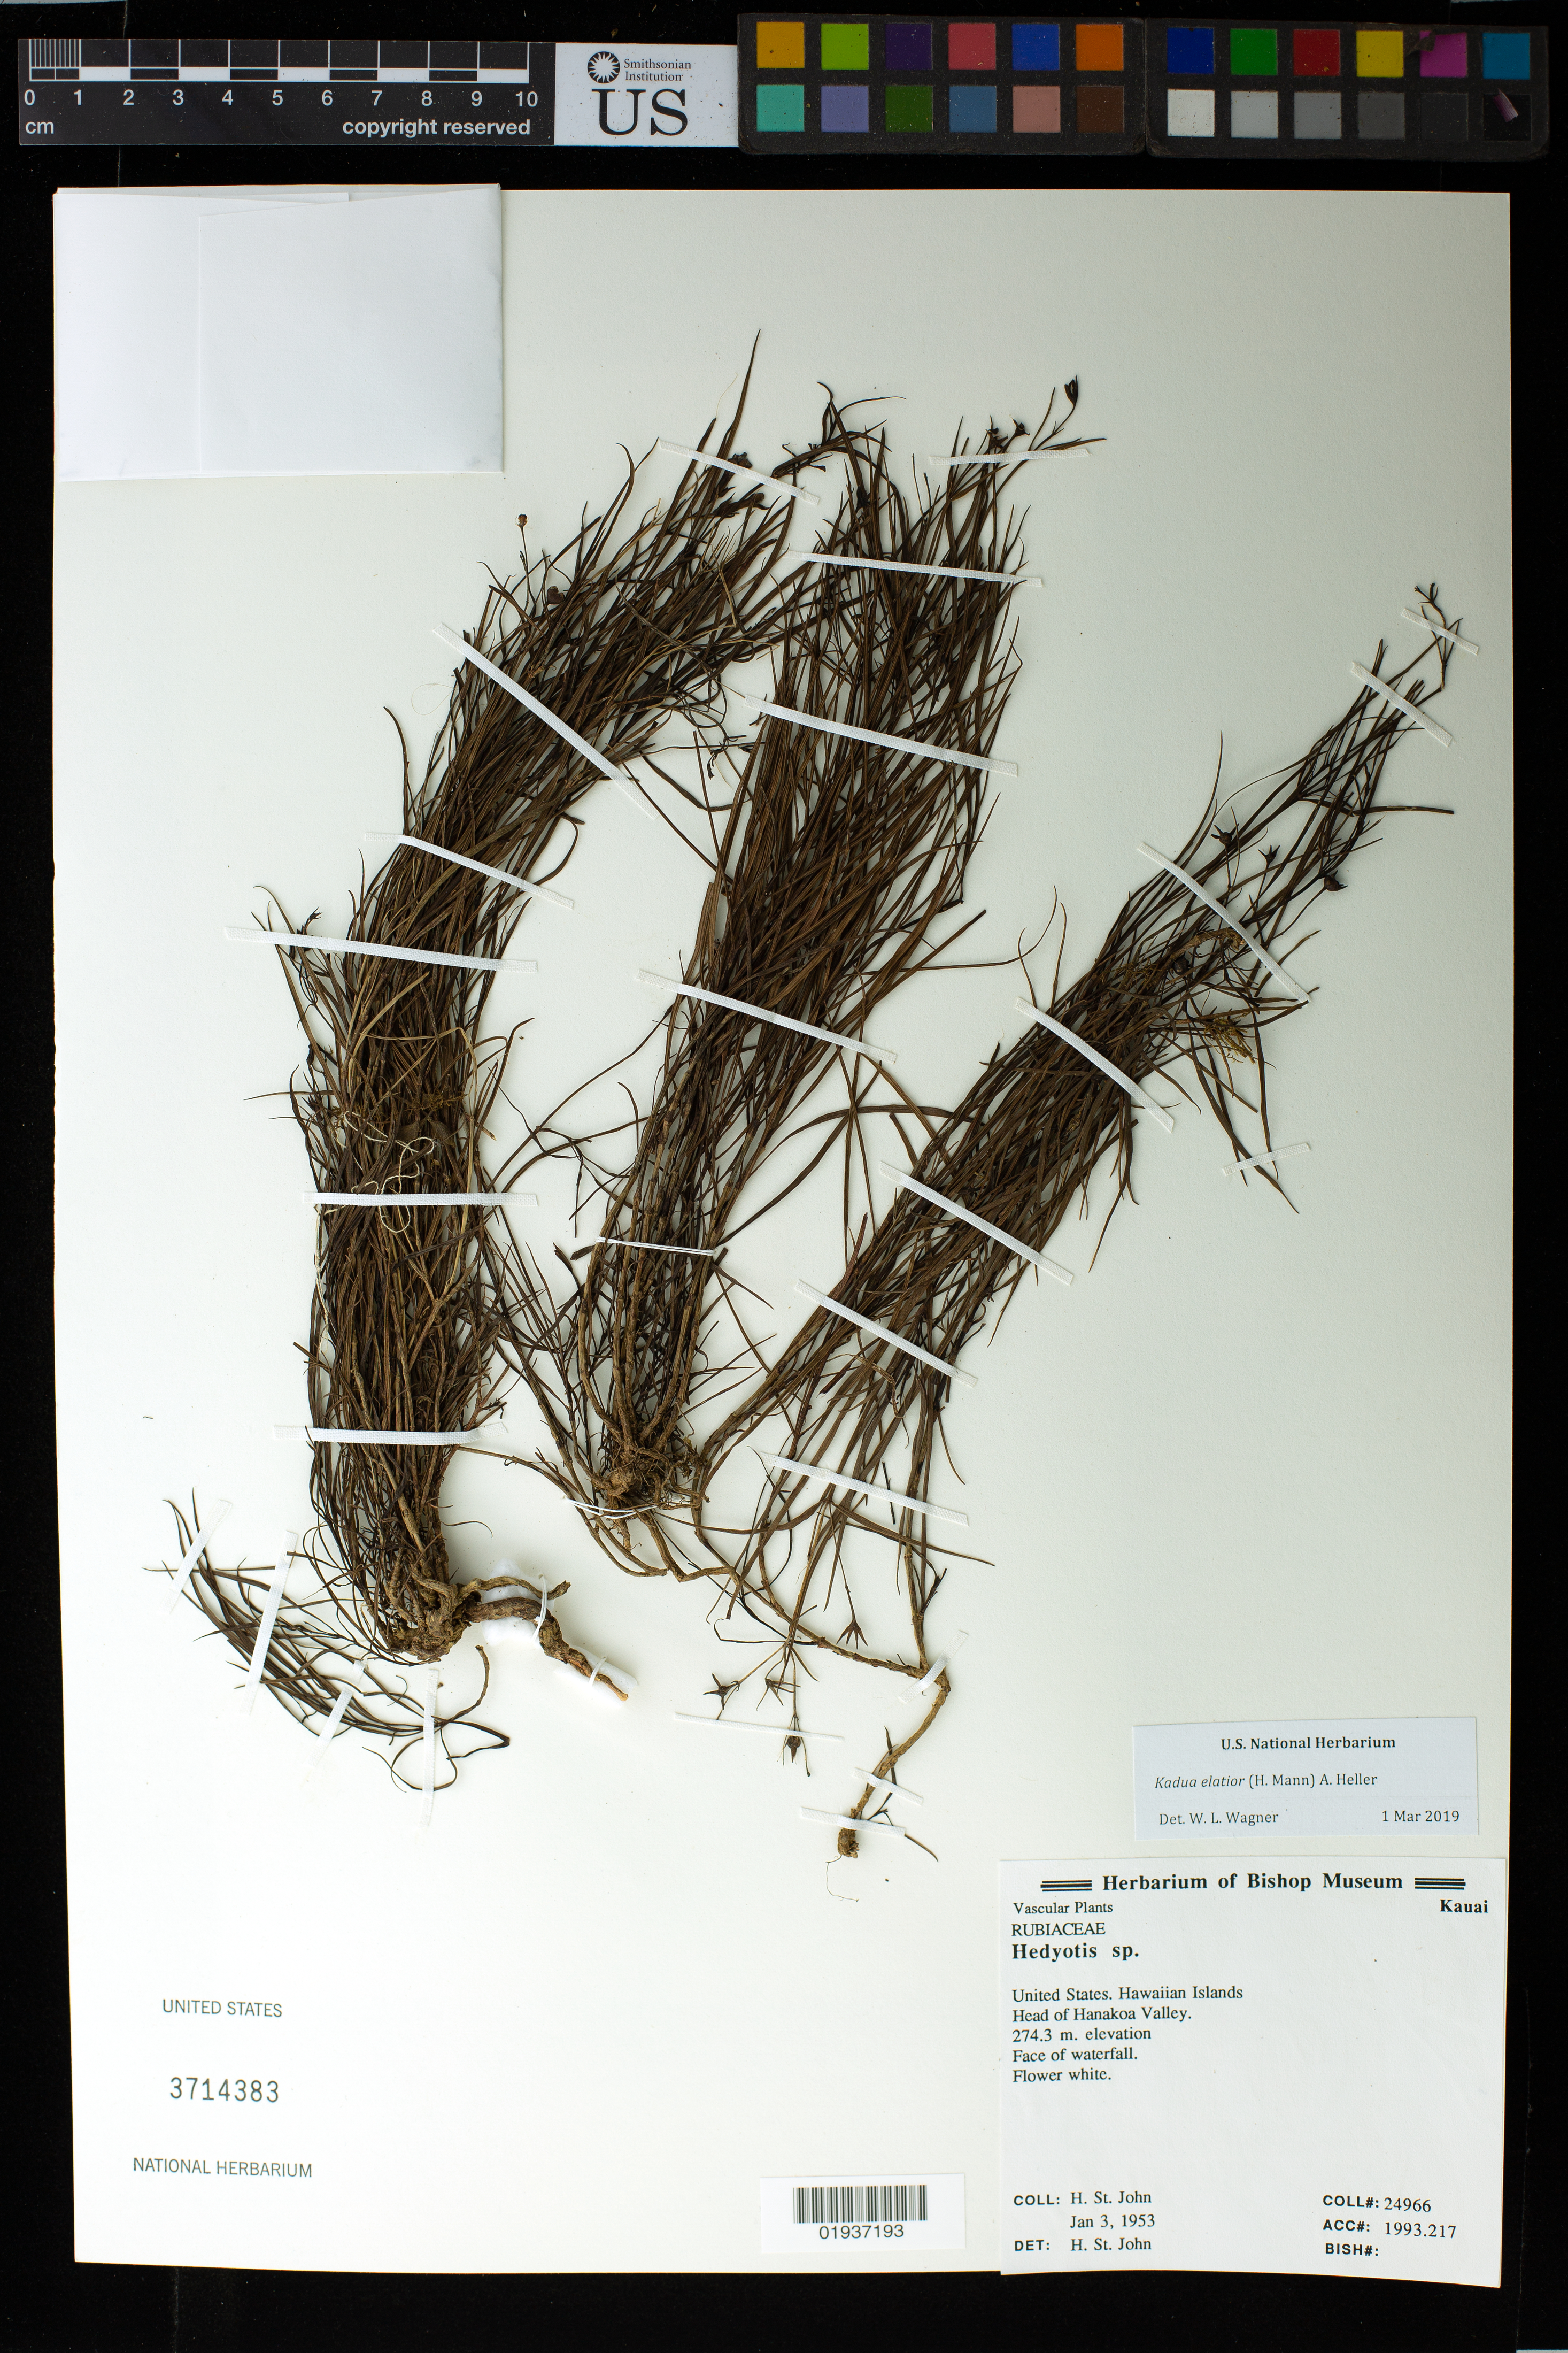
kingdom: Plantae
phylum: Tracheophyta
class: Magnoliopsida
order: Gentianales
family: Rubiaceae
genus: Kadua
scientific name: Kadua elatior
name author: (H. Mann) A. Heller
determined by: Wagner, W. L., (BOT), Smithsonian Institution - National Museum of Natural History (UNITED STATES)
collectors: H. St. John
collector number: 24966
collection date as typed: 3 Jan 1953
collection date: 1953-01-03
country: United States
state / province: Hawaii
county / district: Kauai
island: Kaua'i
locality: Head of Hanakoa Valley.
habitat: Face of waterfall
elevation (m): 274.3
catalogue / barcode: US 3714383